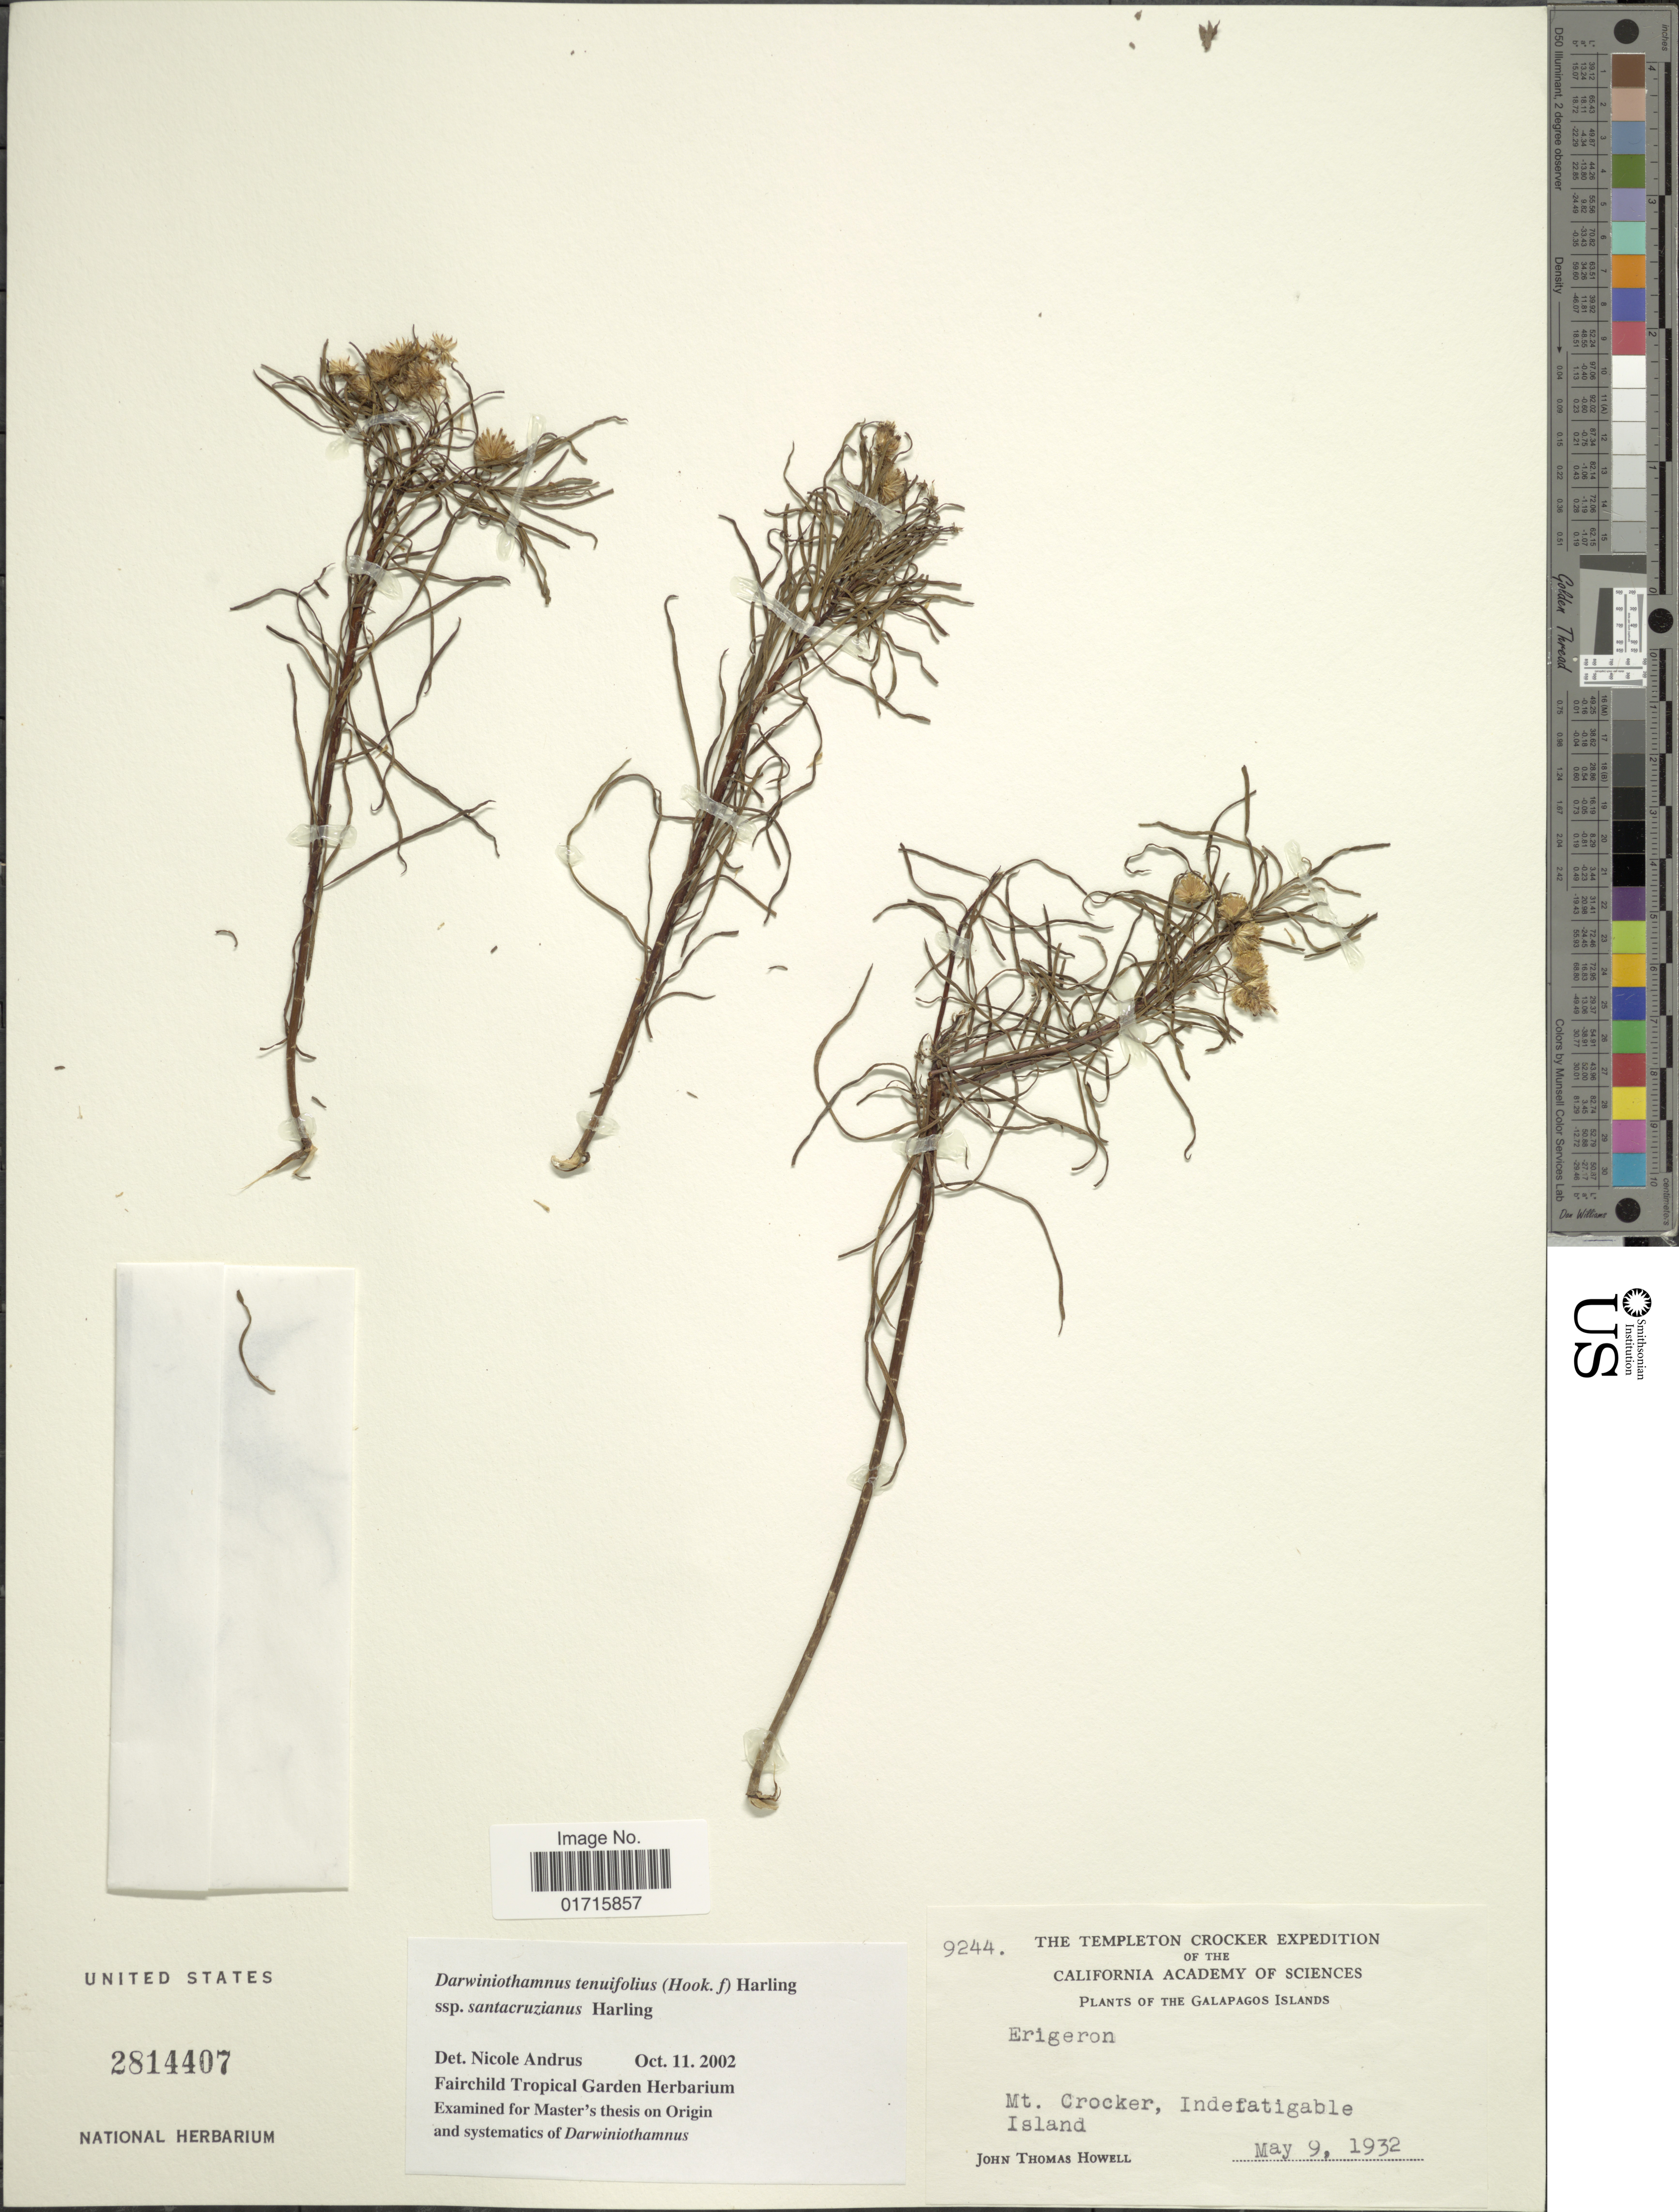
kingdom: Plantae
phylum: Tracheophyta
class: Magnoliopsida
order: Asterales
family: Asteraceae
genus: Darwiniothamnus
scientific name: Darwiniothamnus tenuifolius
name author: (Hook. f.) Harling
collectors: J. T. Howell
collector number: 9244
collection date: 1932-05-09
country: Ecuador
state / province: Colón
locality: The Galapagos Islands.Mt. Crocker, Indefatigable Island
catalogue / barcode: US 2814407